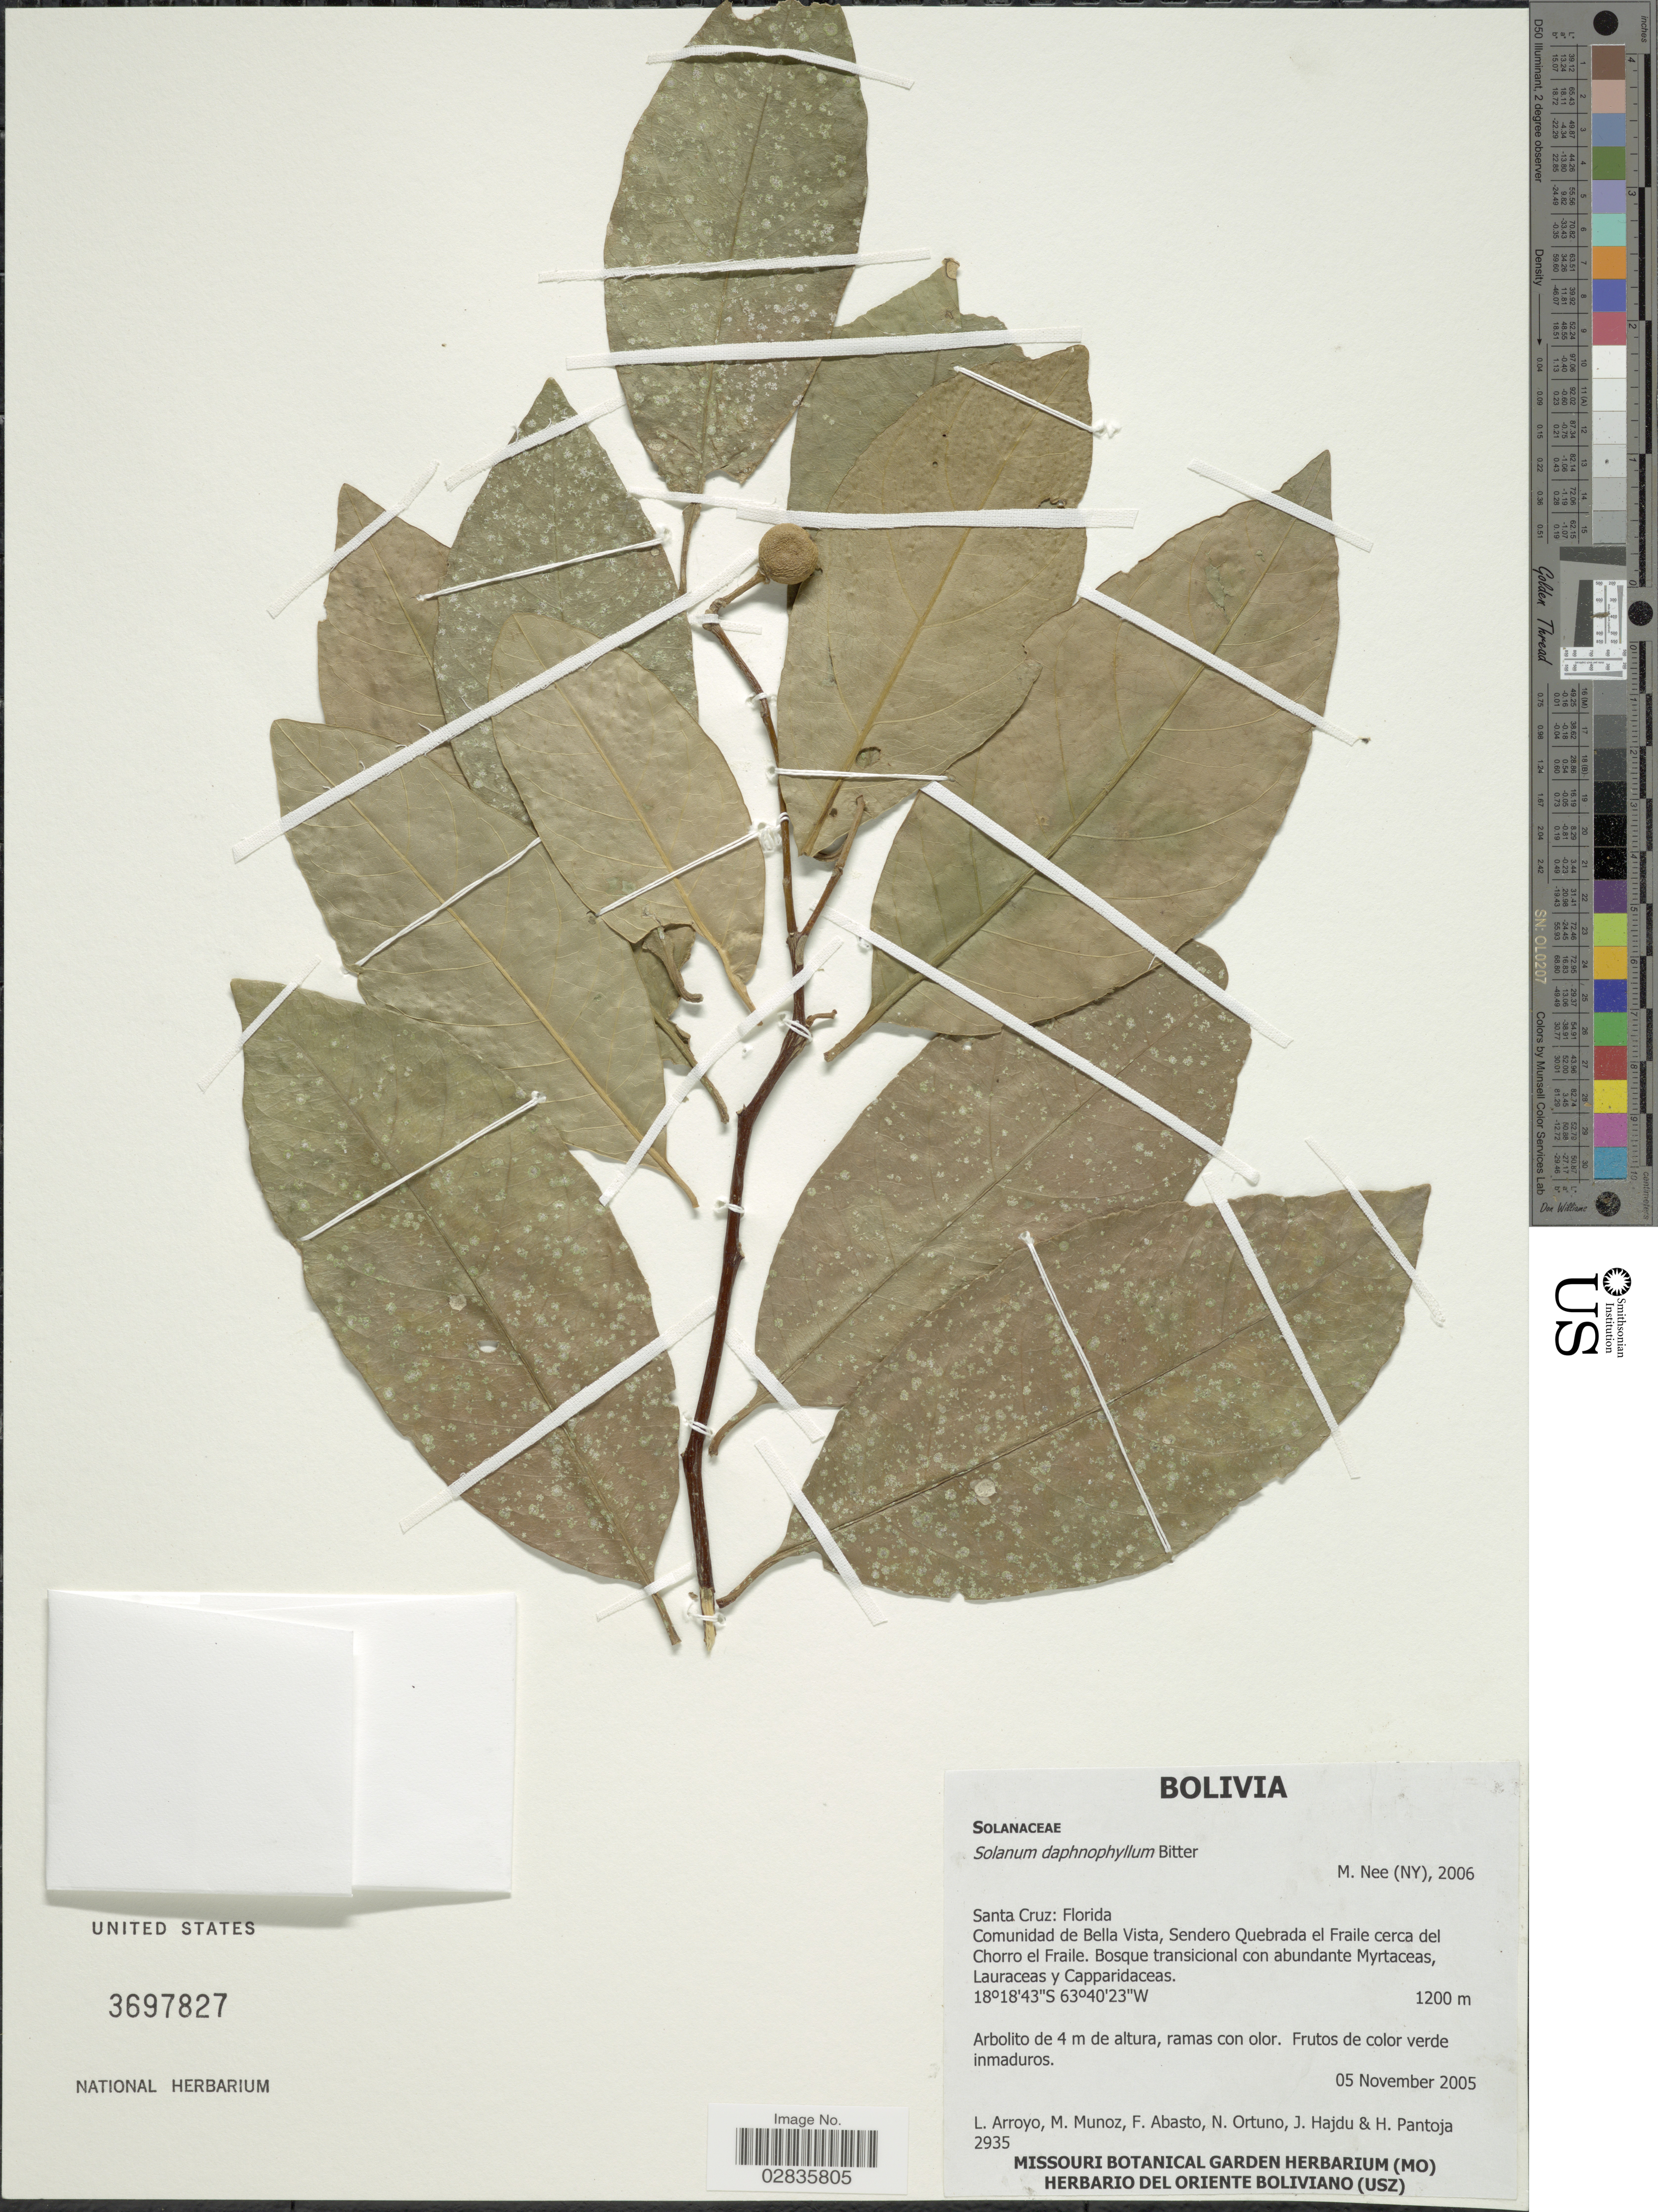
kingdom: Plantae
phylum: Tracheophyta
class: Magnoliopsida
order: Solanales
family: Solanaceae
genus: Solanum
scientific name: Solanum daphnophyllum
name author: Bitter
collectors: L. Arroyo, M. Muñoz, F. Abasto, N. Ortuna & et al.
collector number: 2935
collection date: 2005-11-05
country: Bolivia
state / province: Santa Cruz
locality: Florida, Comunidad de Bella Vista, Sendero Quebrada el Fraile cerca del Chorro el Fraile.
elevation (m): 1200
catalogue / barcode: US 3697827